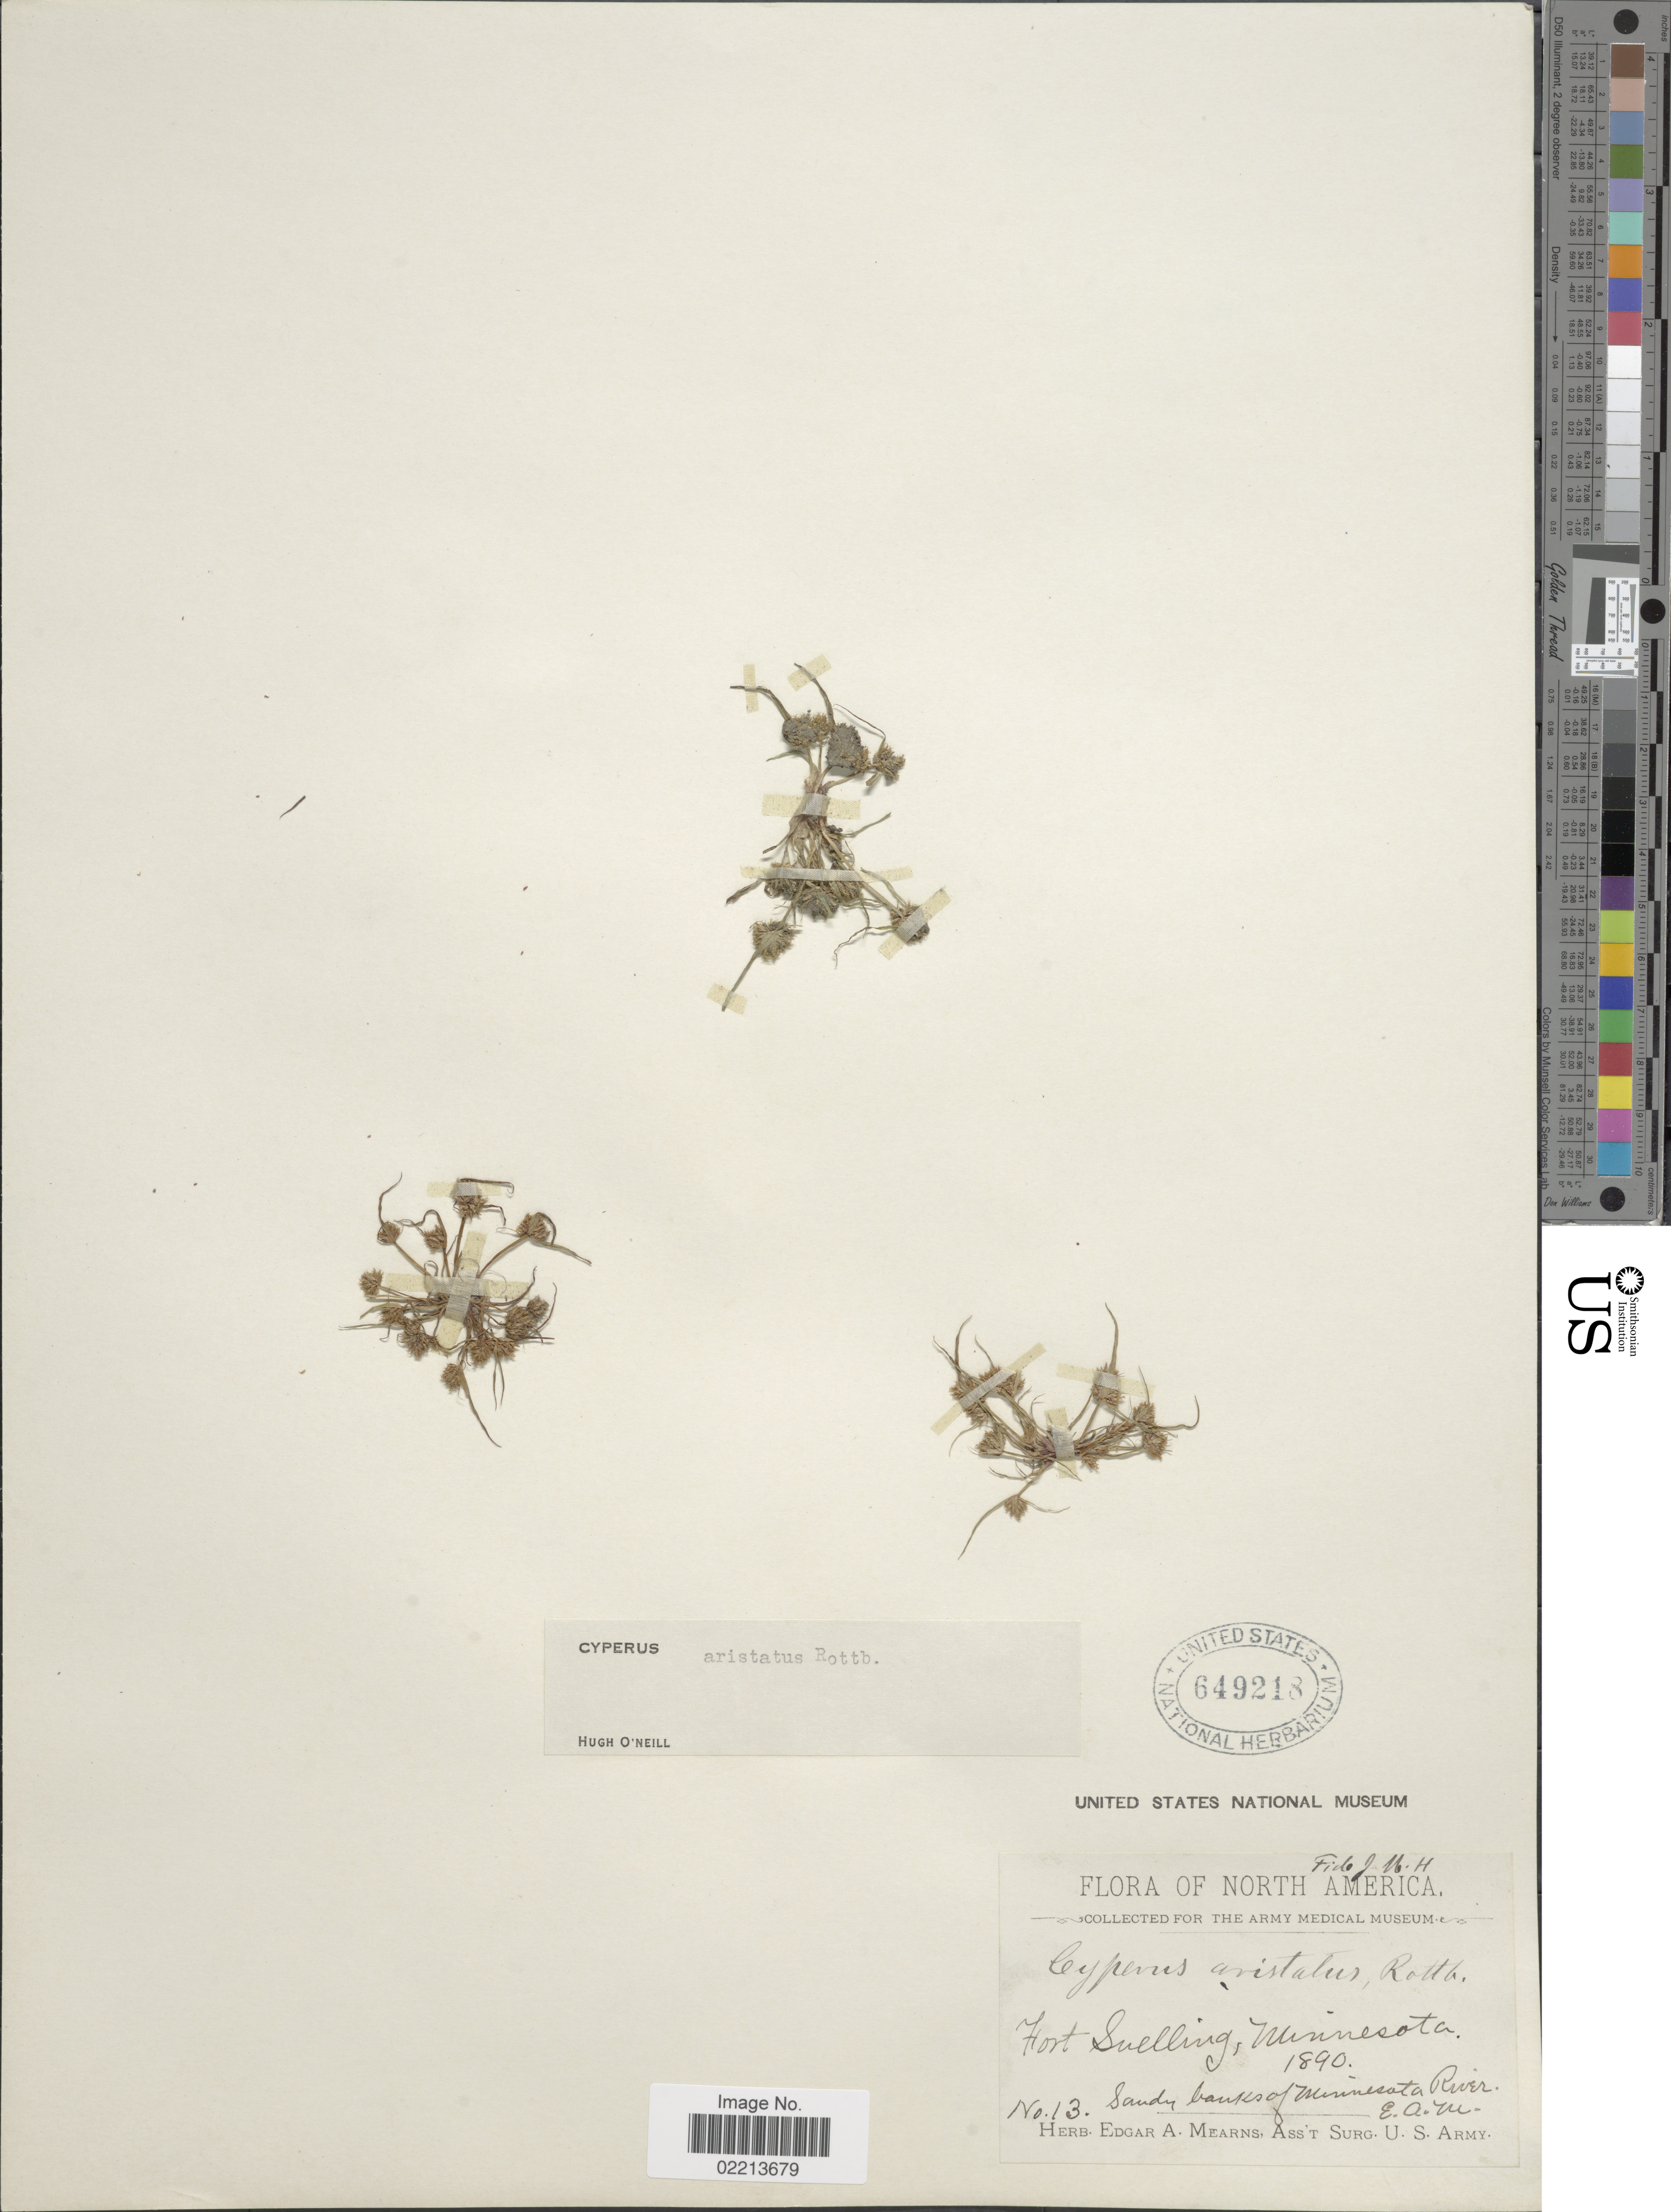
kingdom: Plantae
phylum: Tracheophyta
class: Liliopsida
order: Poales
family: Cyperaceae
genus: Cyperus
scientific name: Cyperus squarrosus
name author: L.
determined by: Strong, Mark T., (BOT), Smithsonian Institution - National Museum of Natural History (UNITED STATES)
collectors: E. A. Mearns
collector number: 13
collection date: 1890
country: United States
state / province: Minnesota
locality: Fort Snelling, sandy banks of Minnesota River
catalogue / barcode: US 649218